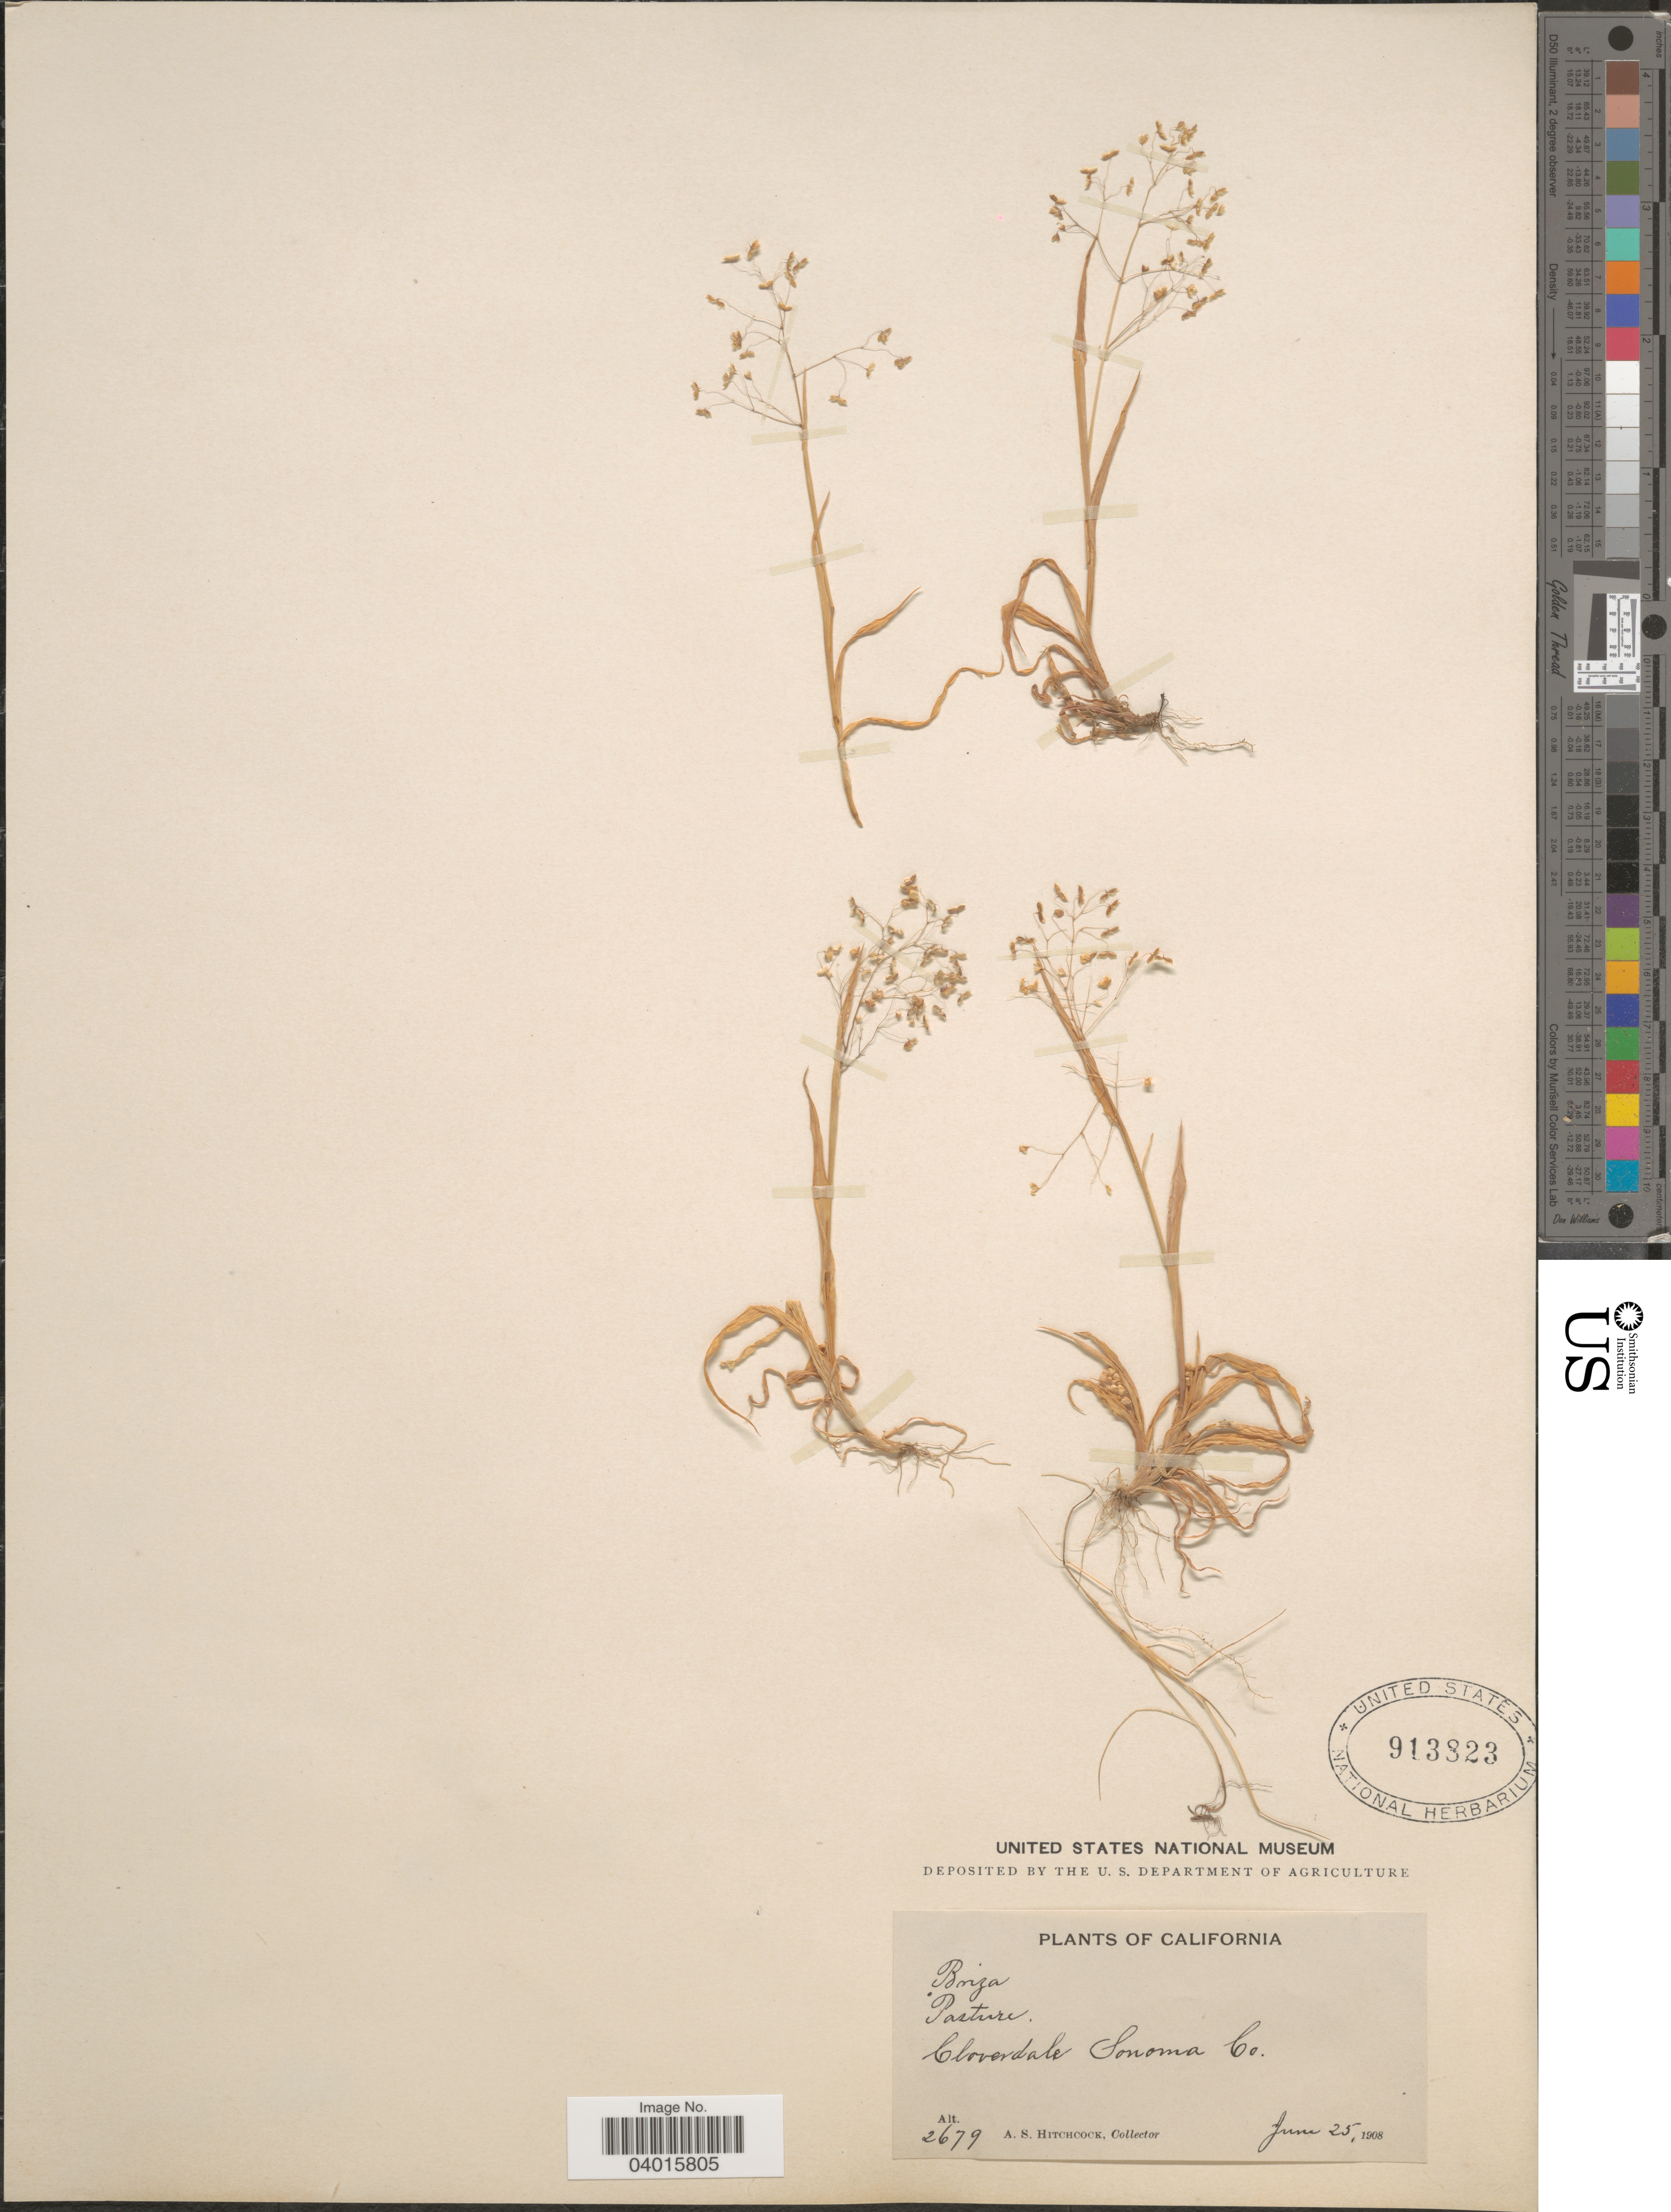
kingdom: Plantae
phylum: Tracheophyta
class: Liliopsida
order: Poales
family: Poaceae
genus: Briza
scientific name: Briza minor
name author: L.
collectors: A. S. Hitchcock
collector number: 2679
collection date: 1908-06-25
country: United States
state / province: California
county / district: Sonoma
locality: Cloverdale Sonoma Co.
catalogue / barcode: US 913823